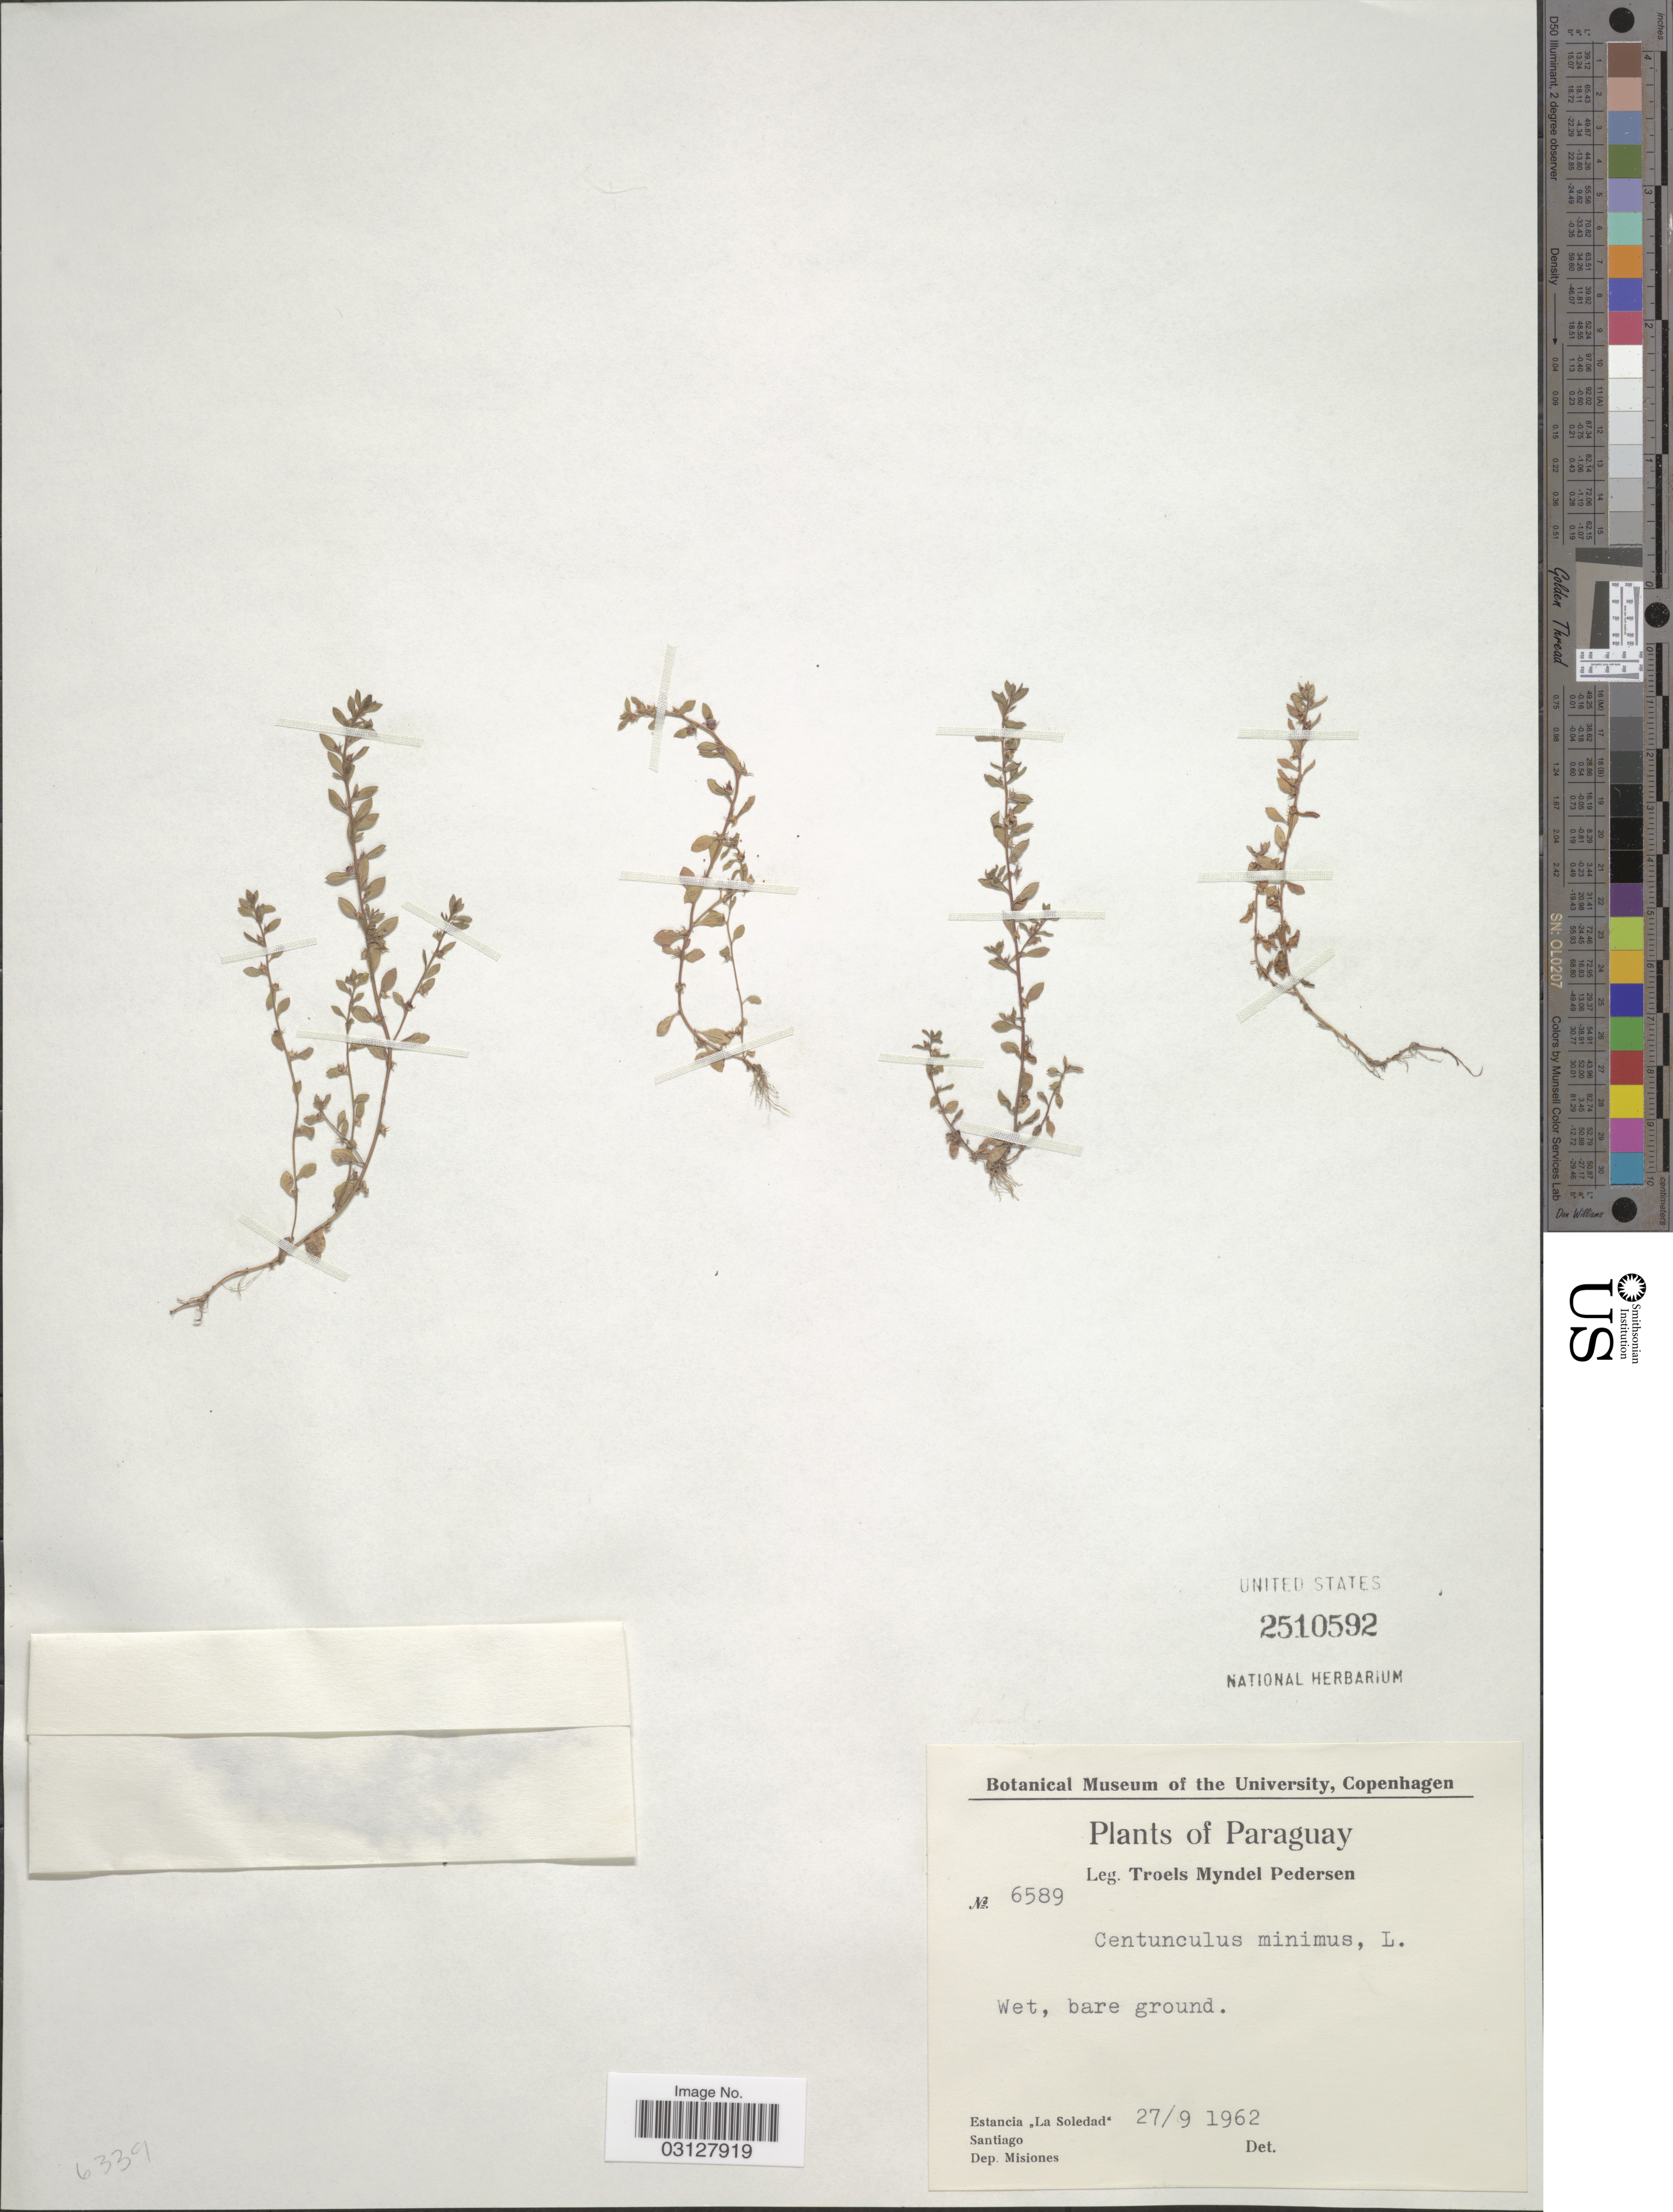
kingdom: Plantae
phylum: Tracheophyta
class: Magnoliopsida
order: Ericales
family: Primulaceae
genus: Centunculus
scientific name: Centunculus minimus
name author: L.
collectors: T. Pederson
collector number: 6589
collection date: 1962-09-27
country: Paraguay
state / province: Misiones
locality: Estancia "La Soledad", Santiago. Dep. Misiones.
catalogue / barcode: US 2510592